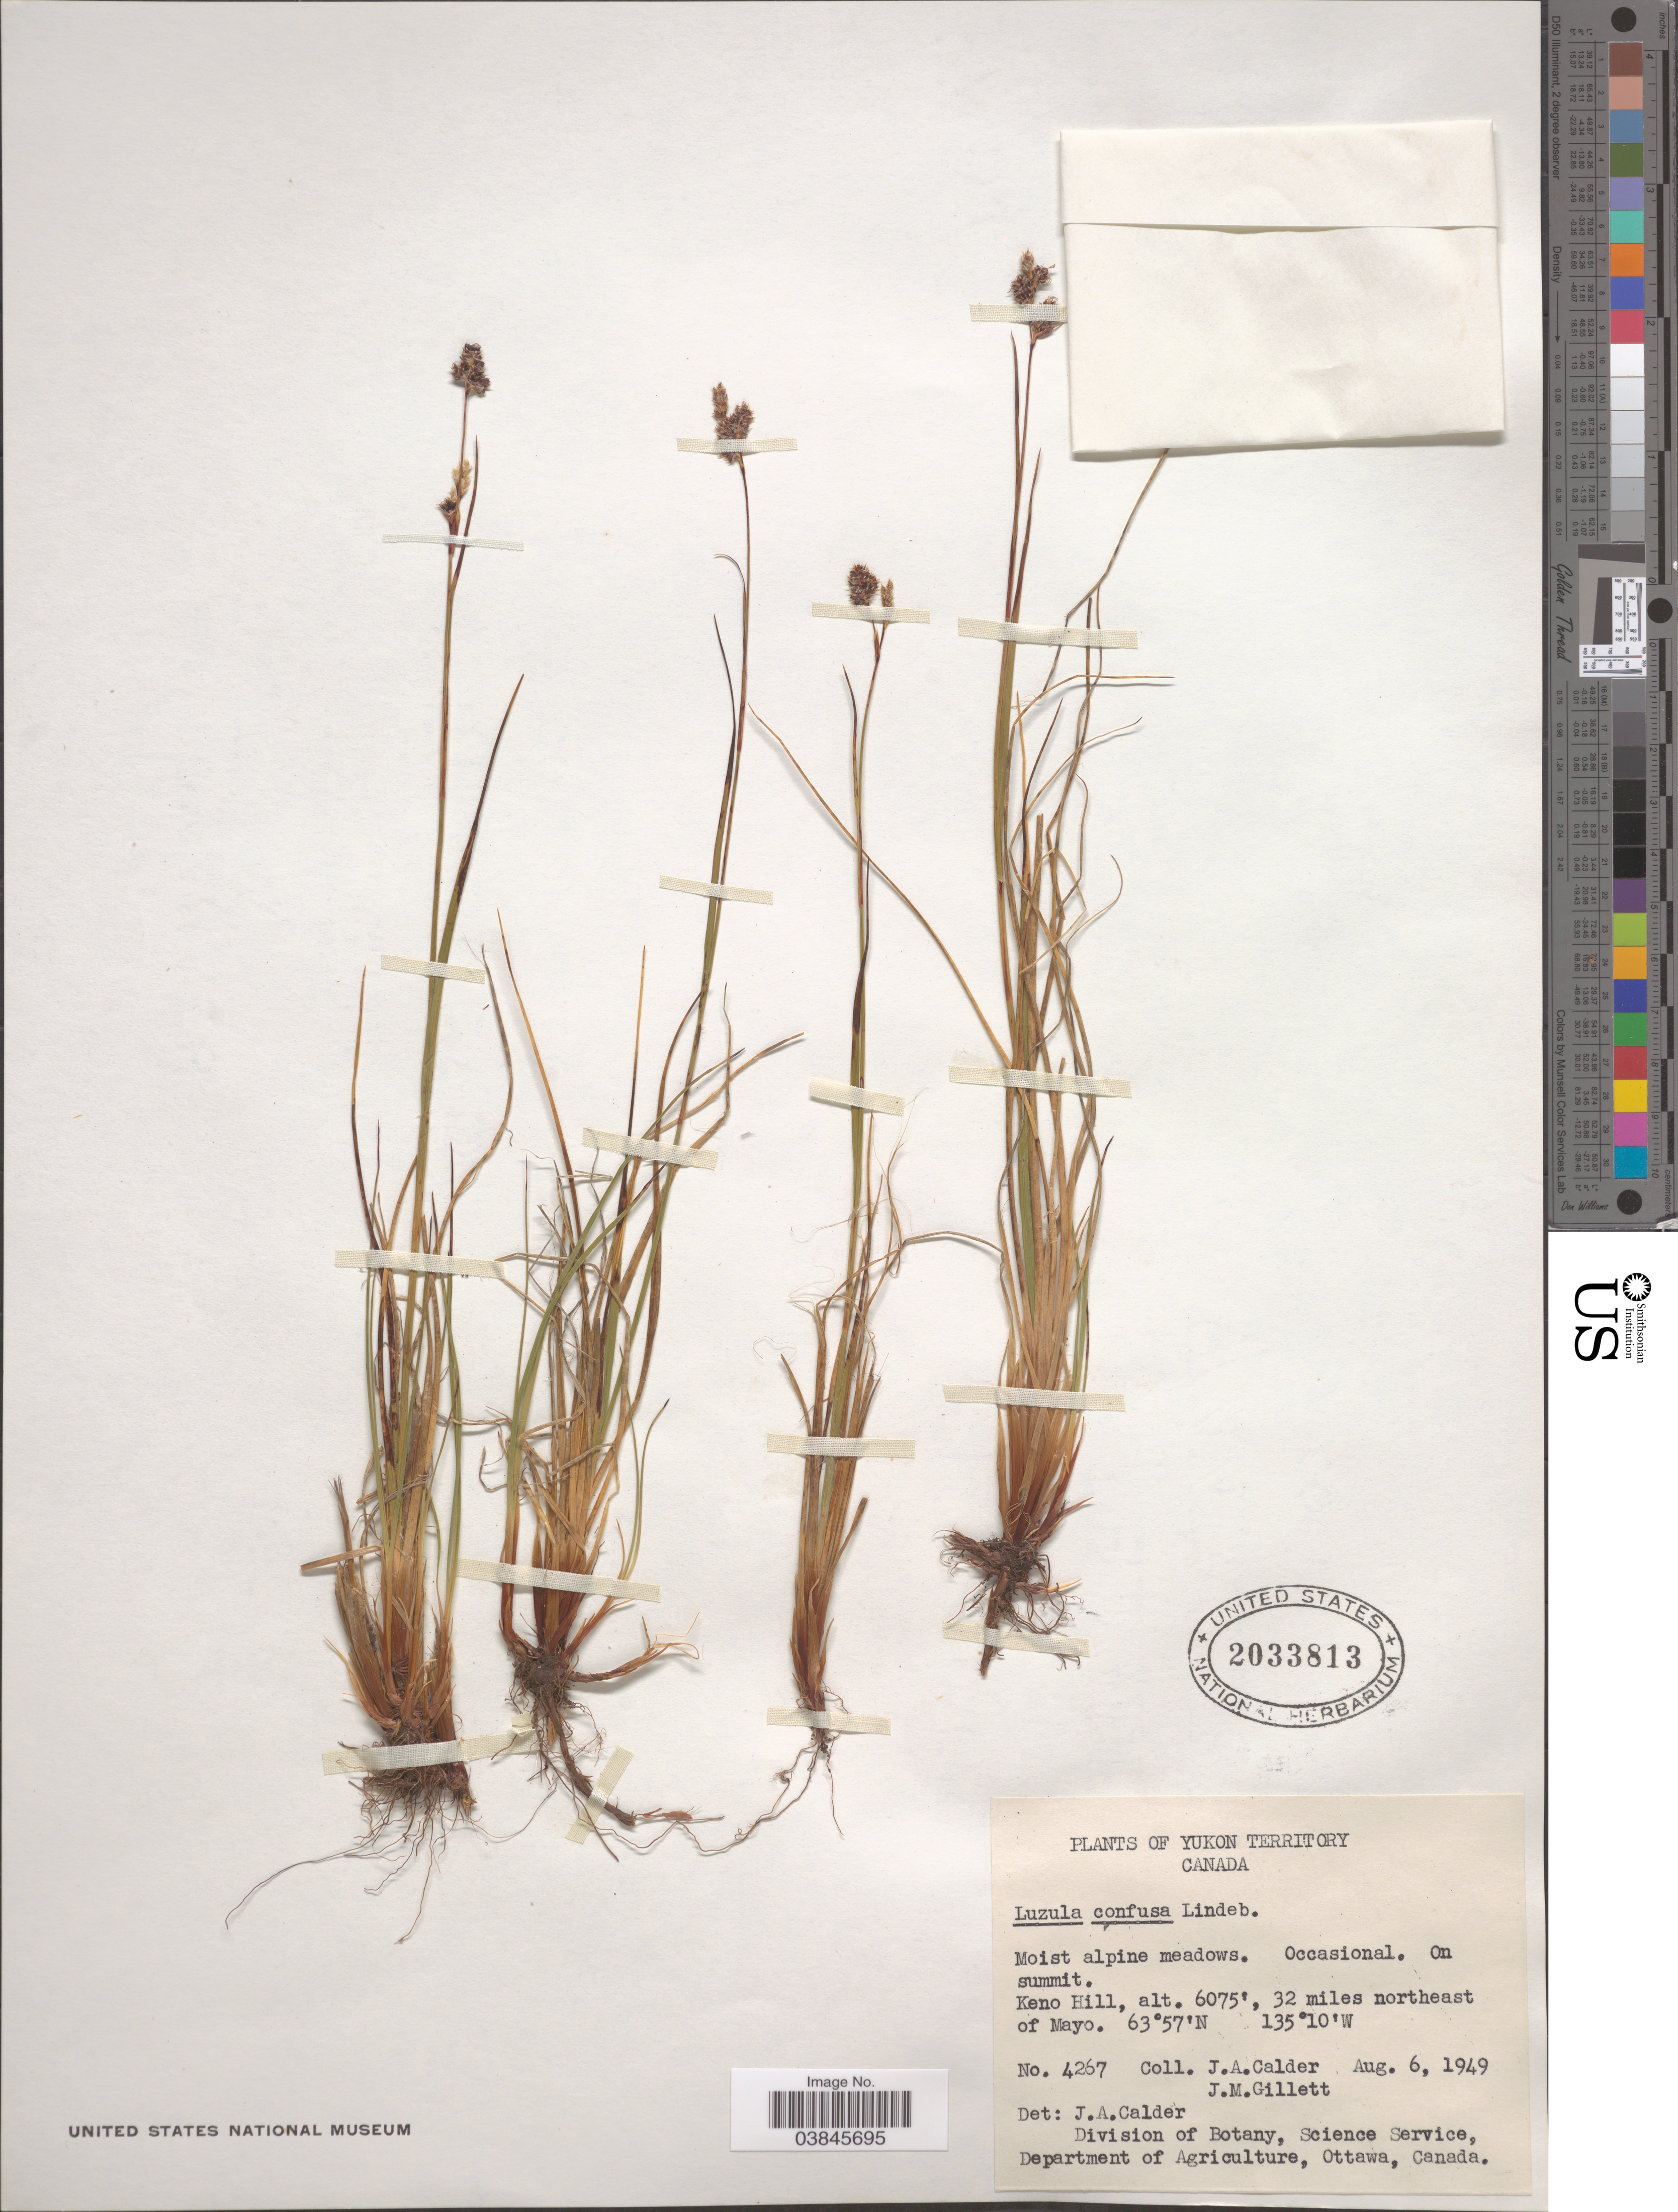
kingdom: Plantae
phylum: Tracheophyta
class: Liliopsida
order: Poales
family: Juncaceae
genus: Luzula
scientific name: Luzula confusa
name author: Lindeb.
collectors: J. A. Calder & J. M. Gillett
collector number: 4267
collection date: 1949-08-06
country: Canada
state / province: Yukon Territory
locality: Summit. Keno Hill, 32 miles northeast of Mayo.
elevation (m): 1852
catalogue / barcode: US 2033813